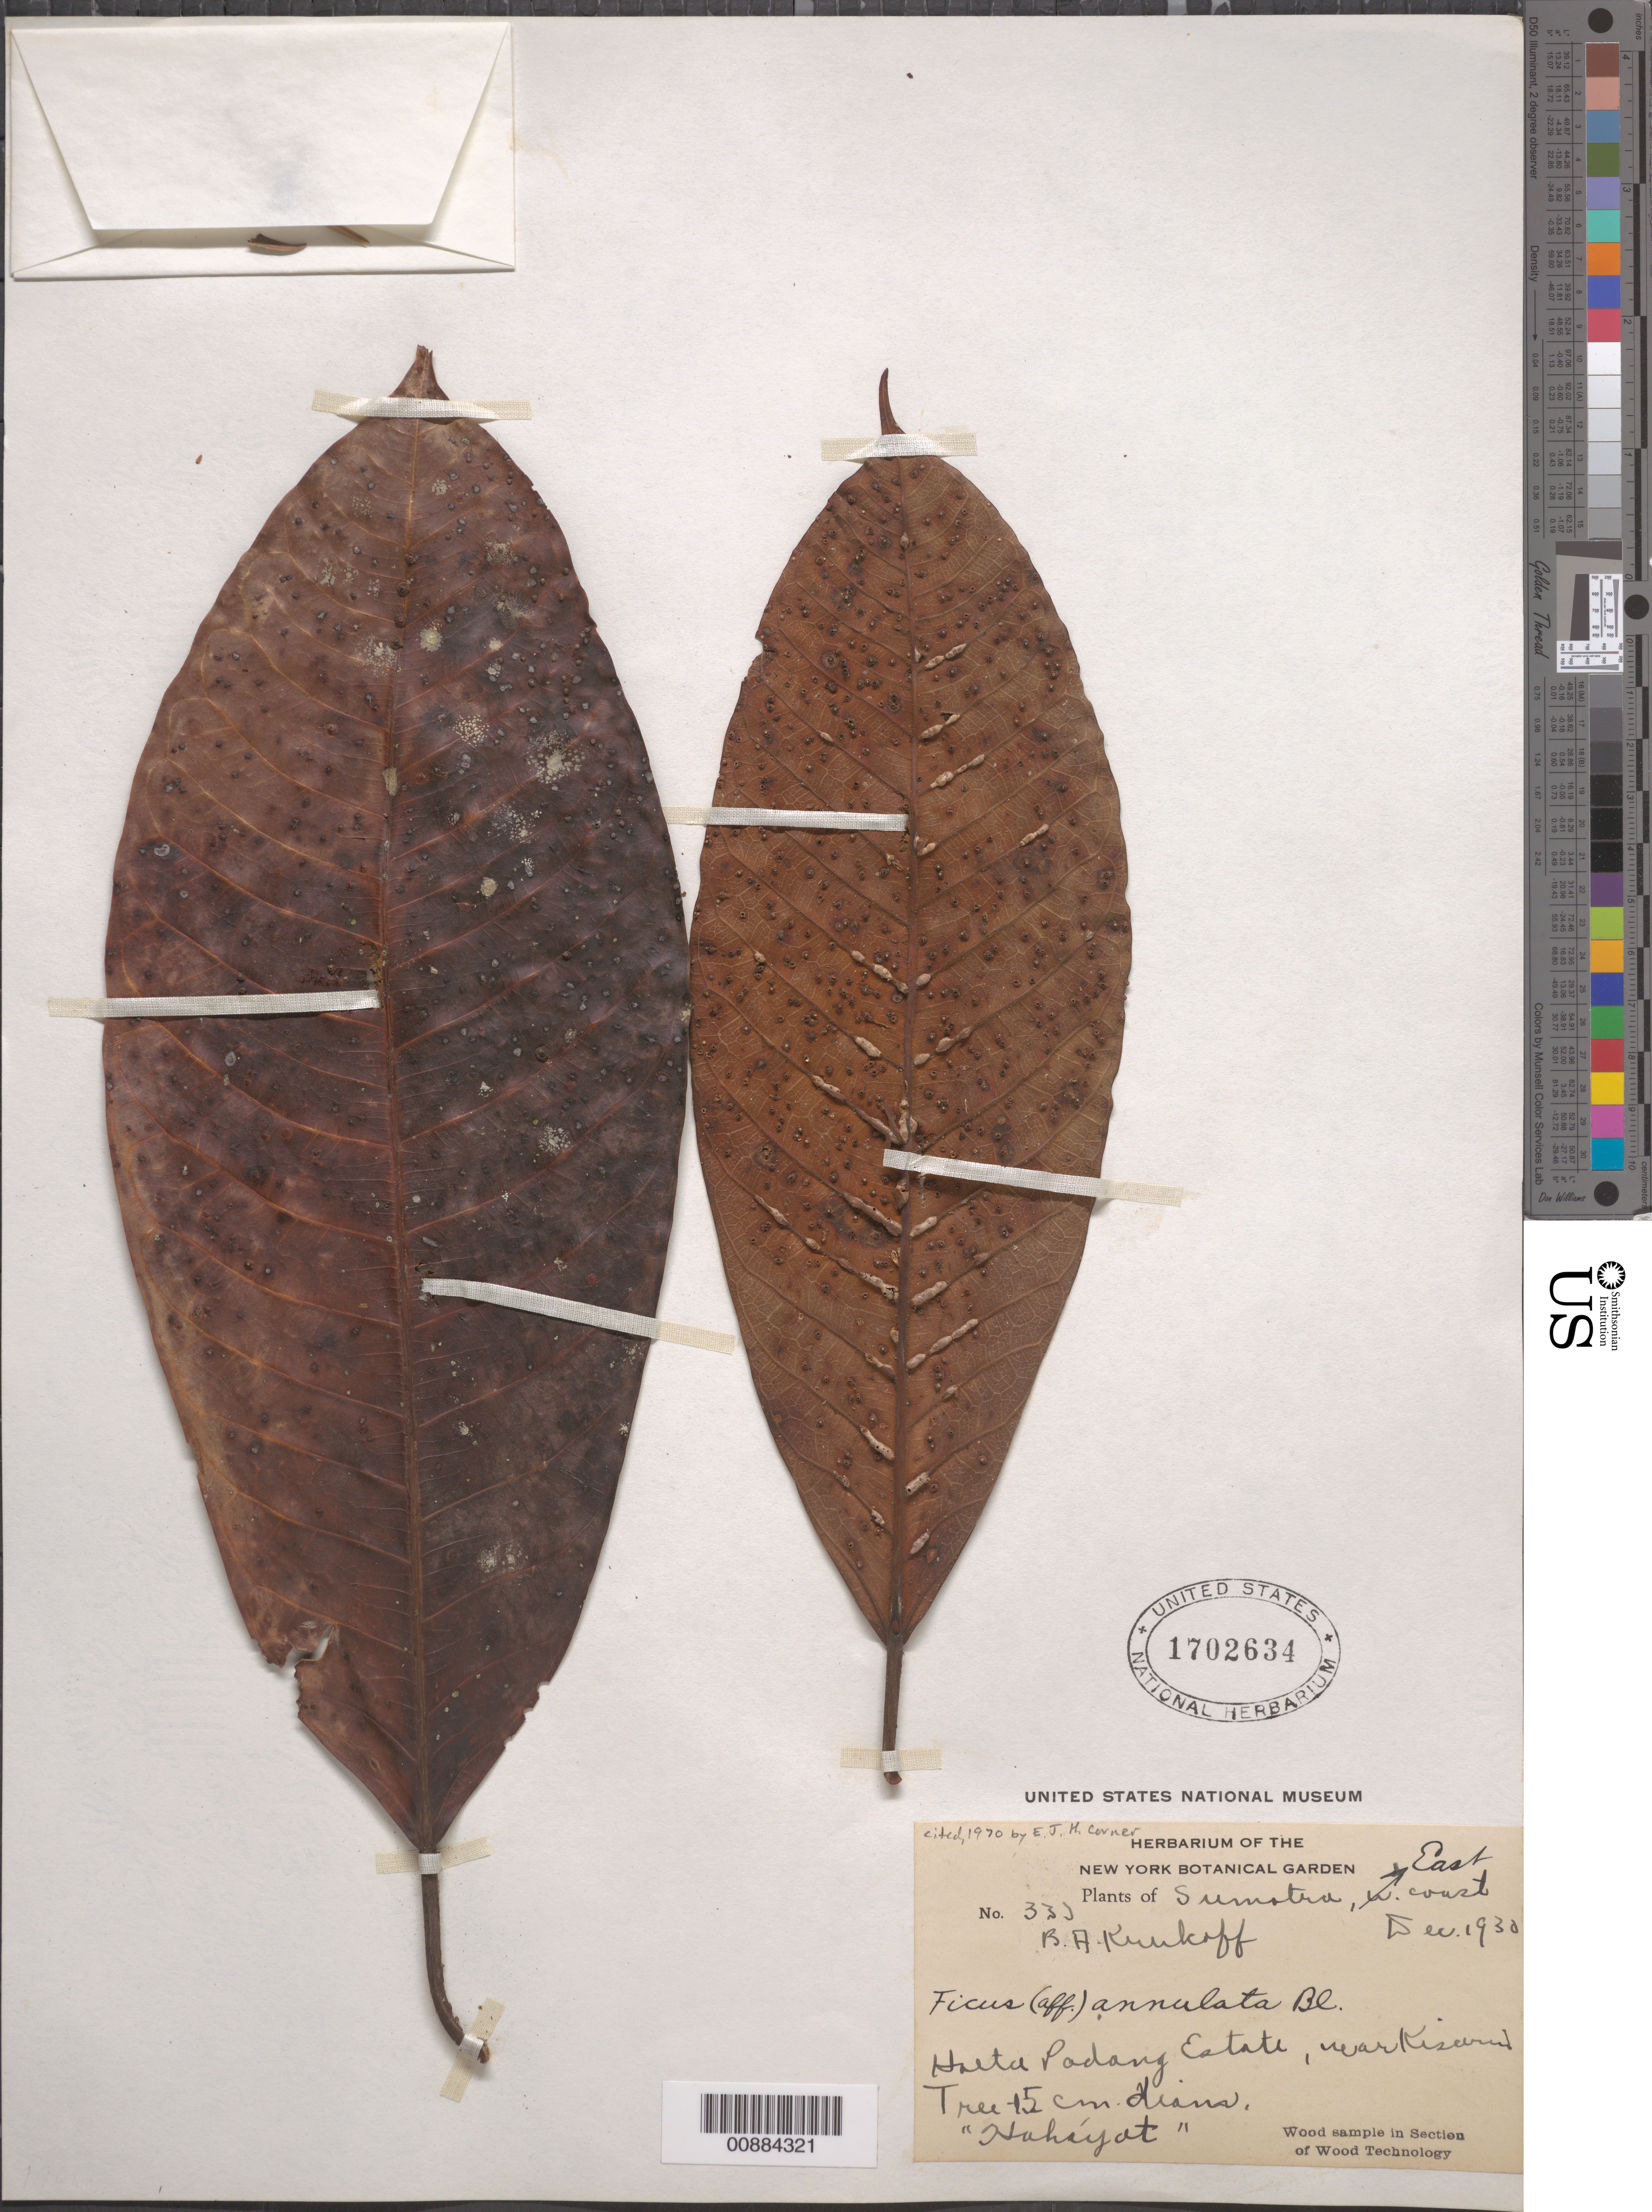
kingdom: Plantae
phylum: Tracheophyta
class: Magnoliopsida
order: Rosales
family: Moraceae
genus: Ficus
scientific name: Ficus annulata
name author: Blume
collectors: B. A. Krukoff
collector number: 333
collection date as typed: Dec 1930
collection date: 1930-12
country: Indonesia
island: Sumatra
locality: Haeta Podang Estate, War Kiscered.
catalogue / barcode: US 1702634